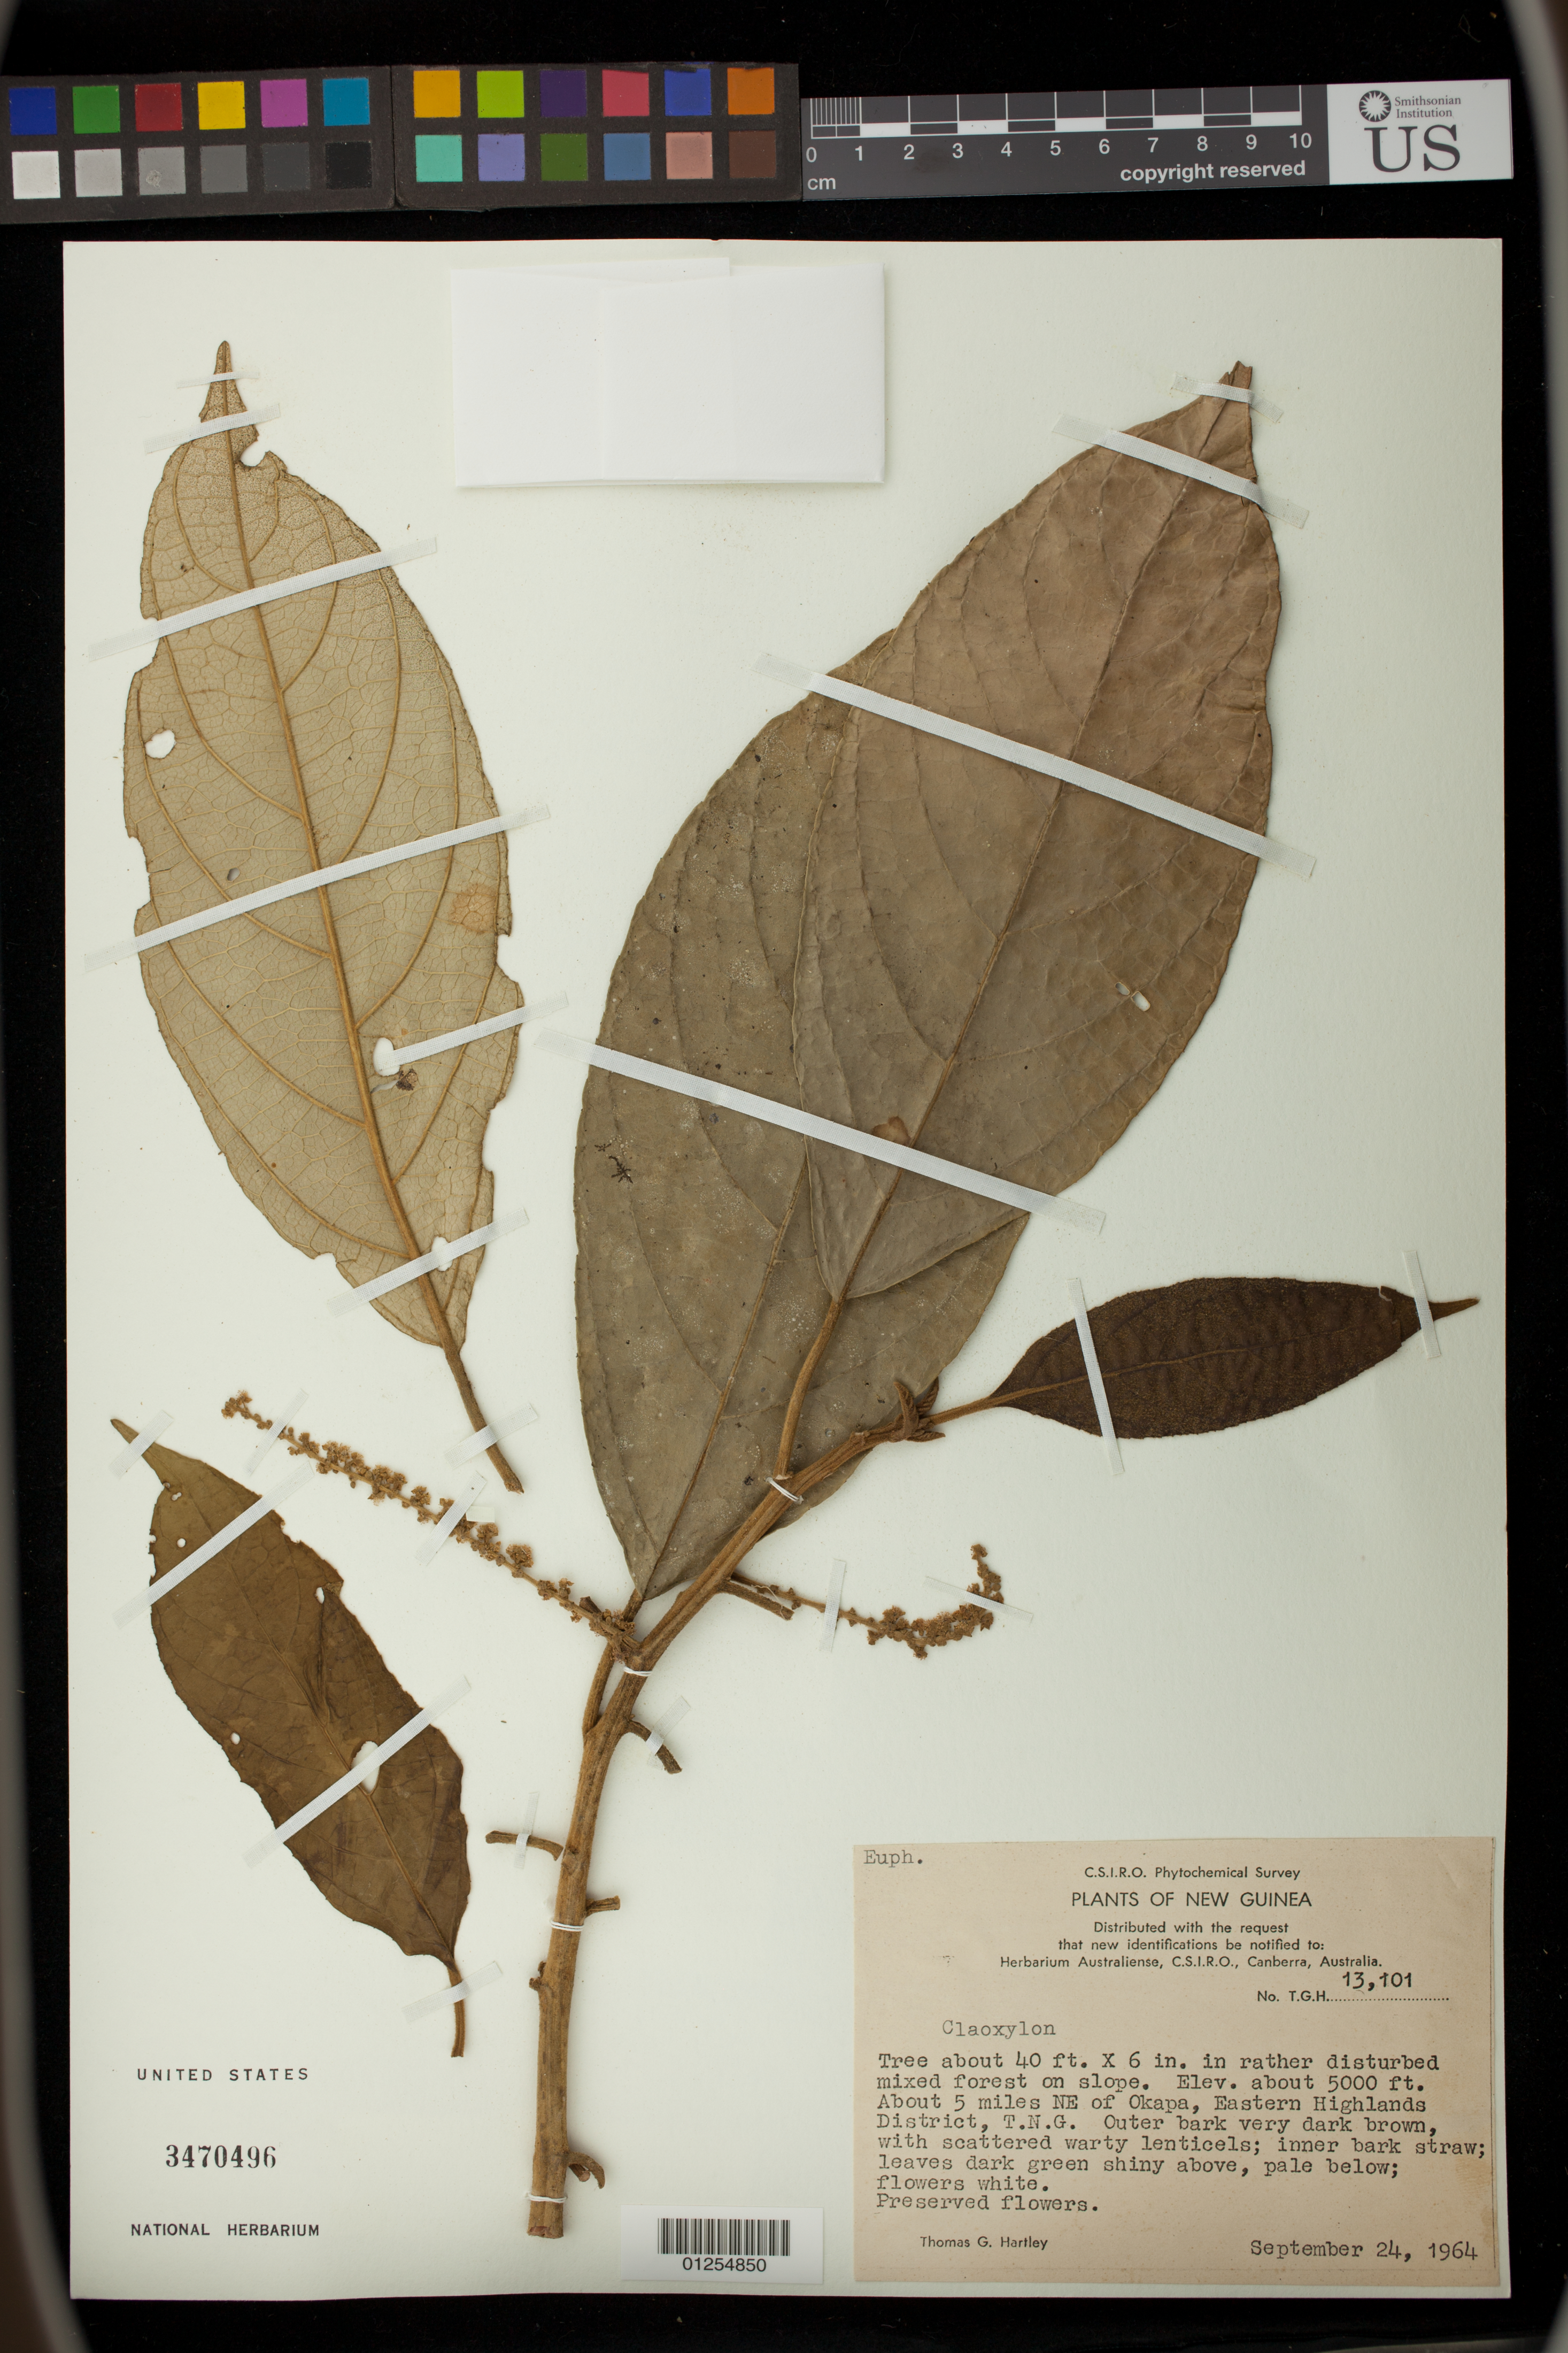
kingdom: Plantae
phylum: Tracheophyta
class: Magnoliopsida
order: Malpighiales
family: Euphorbiaceae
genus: Claoxylon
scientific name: Claoxylon sp.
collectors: T. G. Hartley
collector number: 13101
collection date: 1964-09-24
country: Papua New Guinea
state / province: Eastern Highlands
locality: About 5 miles NE of Okapa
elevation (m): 1524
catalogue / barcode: US 3470496